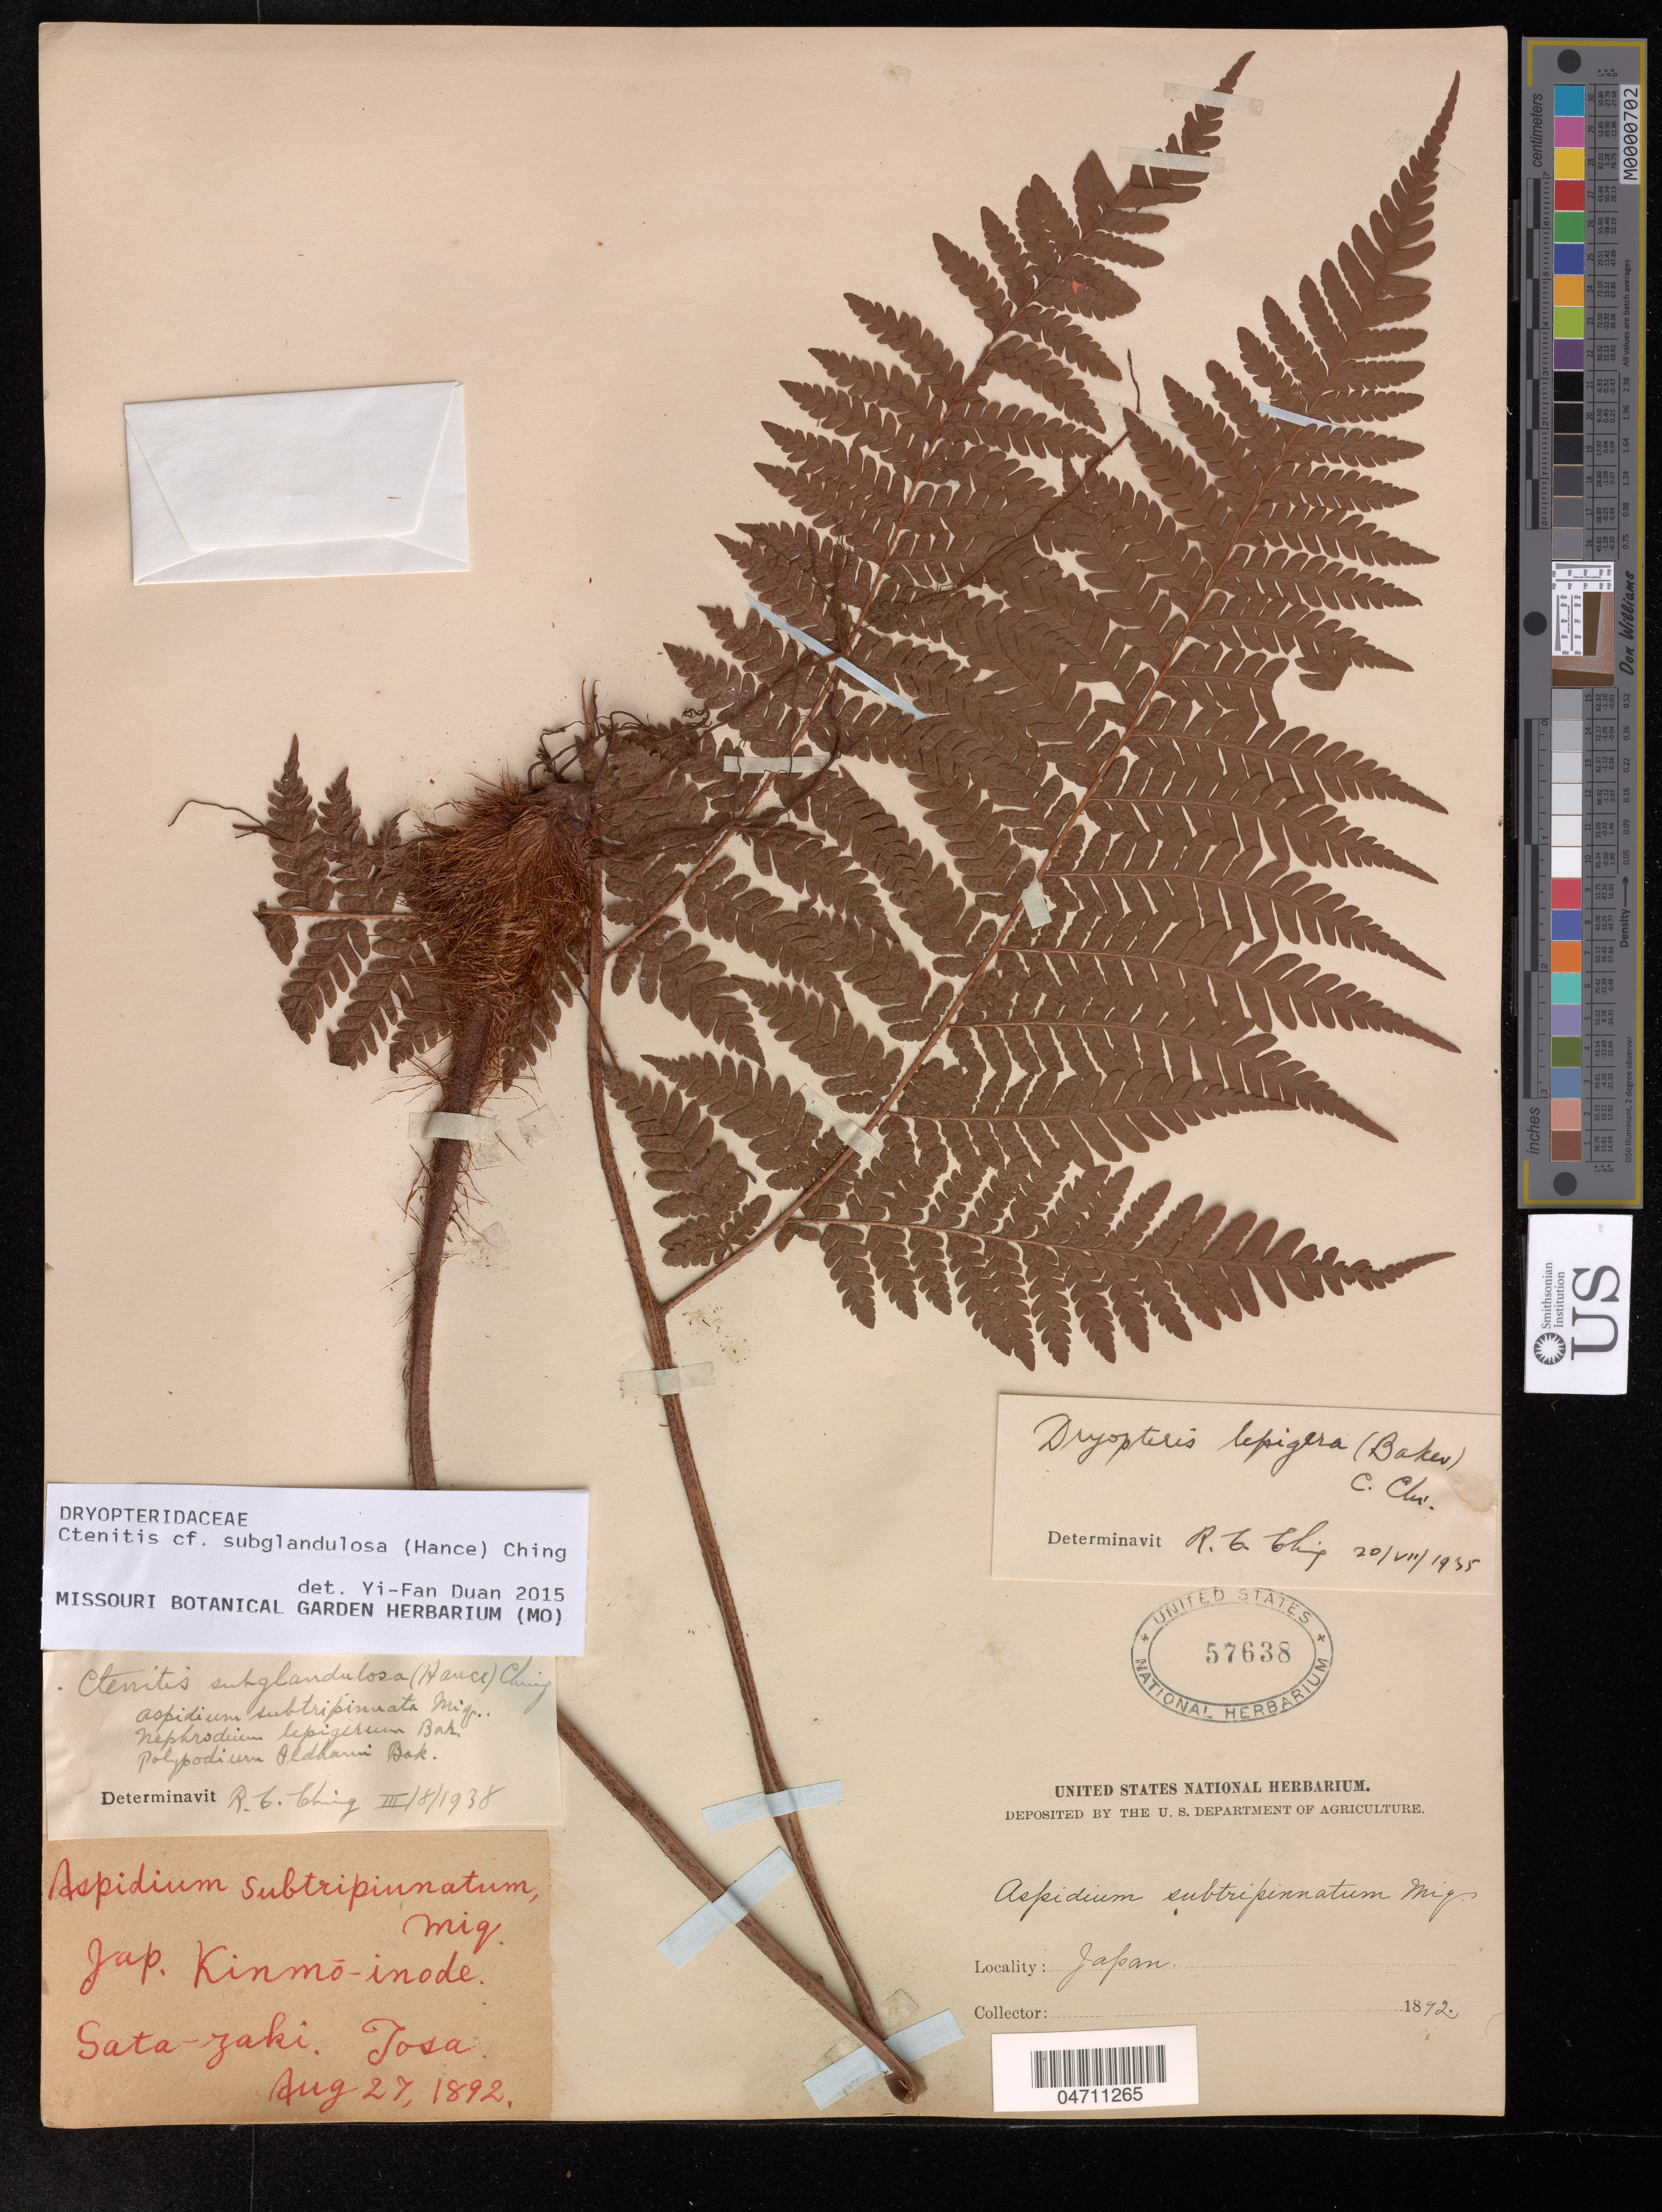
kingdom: Plantae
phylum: Tracheophyta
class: Polypodiopsida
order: Polypodiales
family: Dryopteridaceae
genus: Ctenitis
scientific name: Ctenitis subglandulosa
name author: (Hance) Ching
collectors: T. Tosa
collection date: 1892-08-27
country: Japan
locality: Kinmo-inode. Sata-zaki.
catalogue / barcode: US 57638